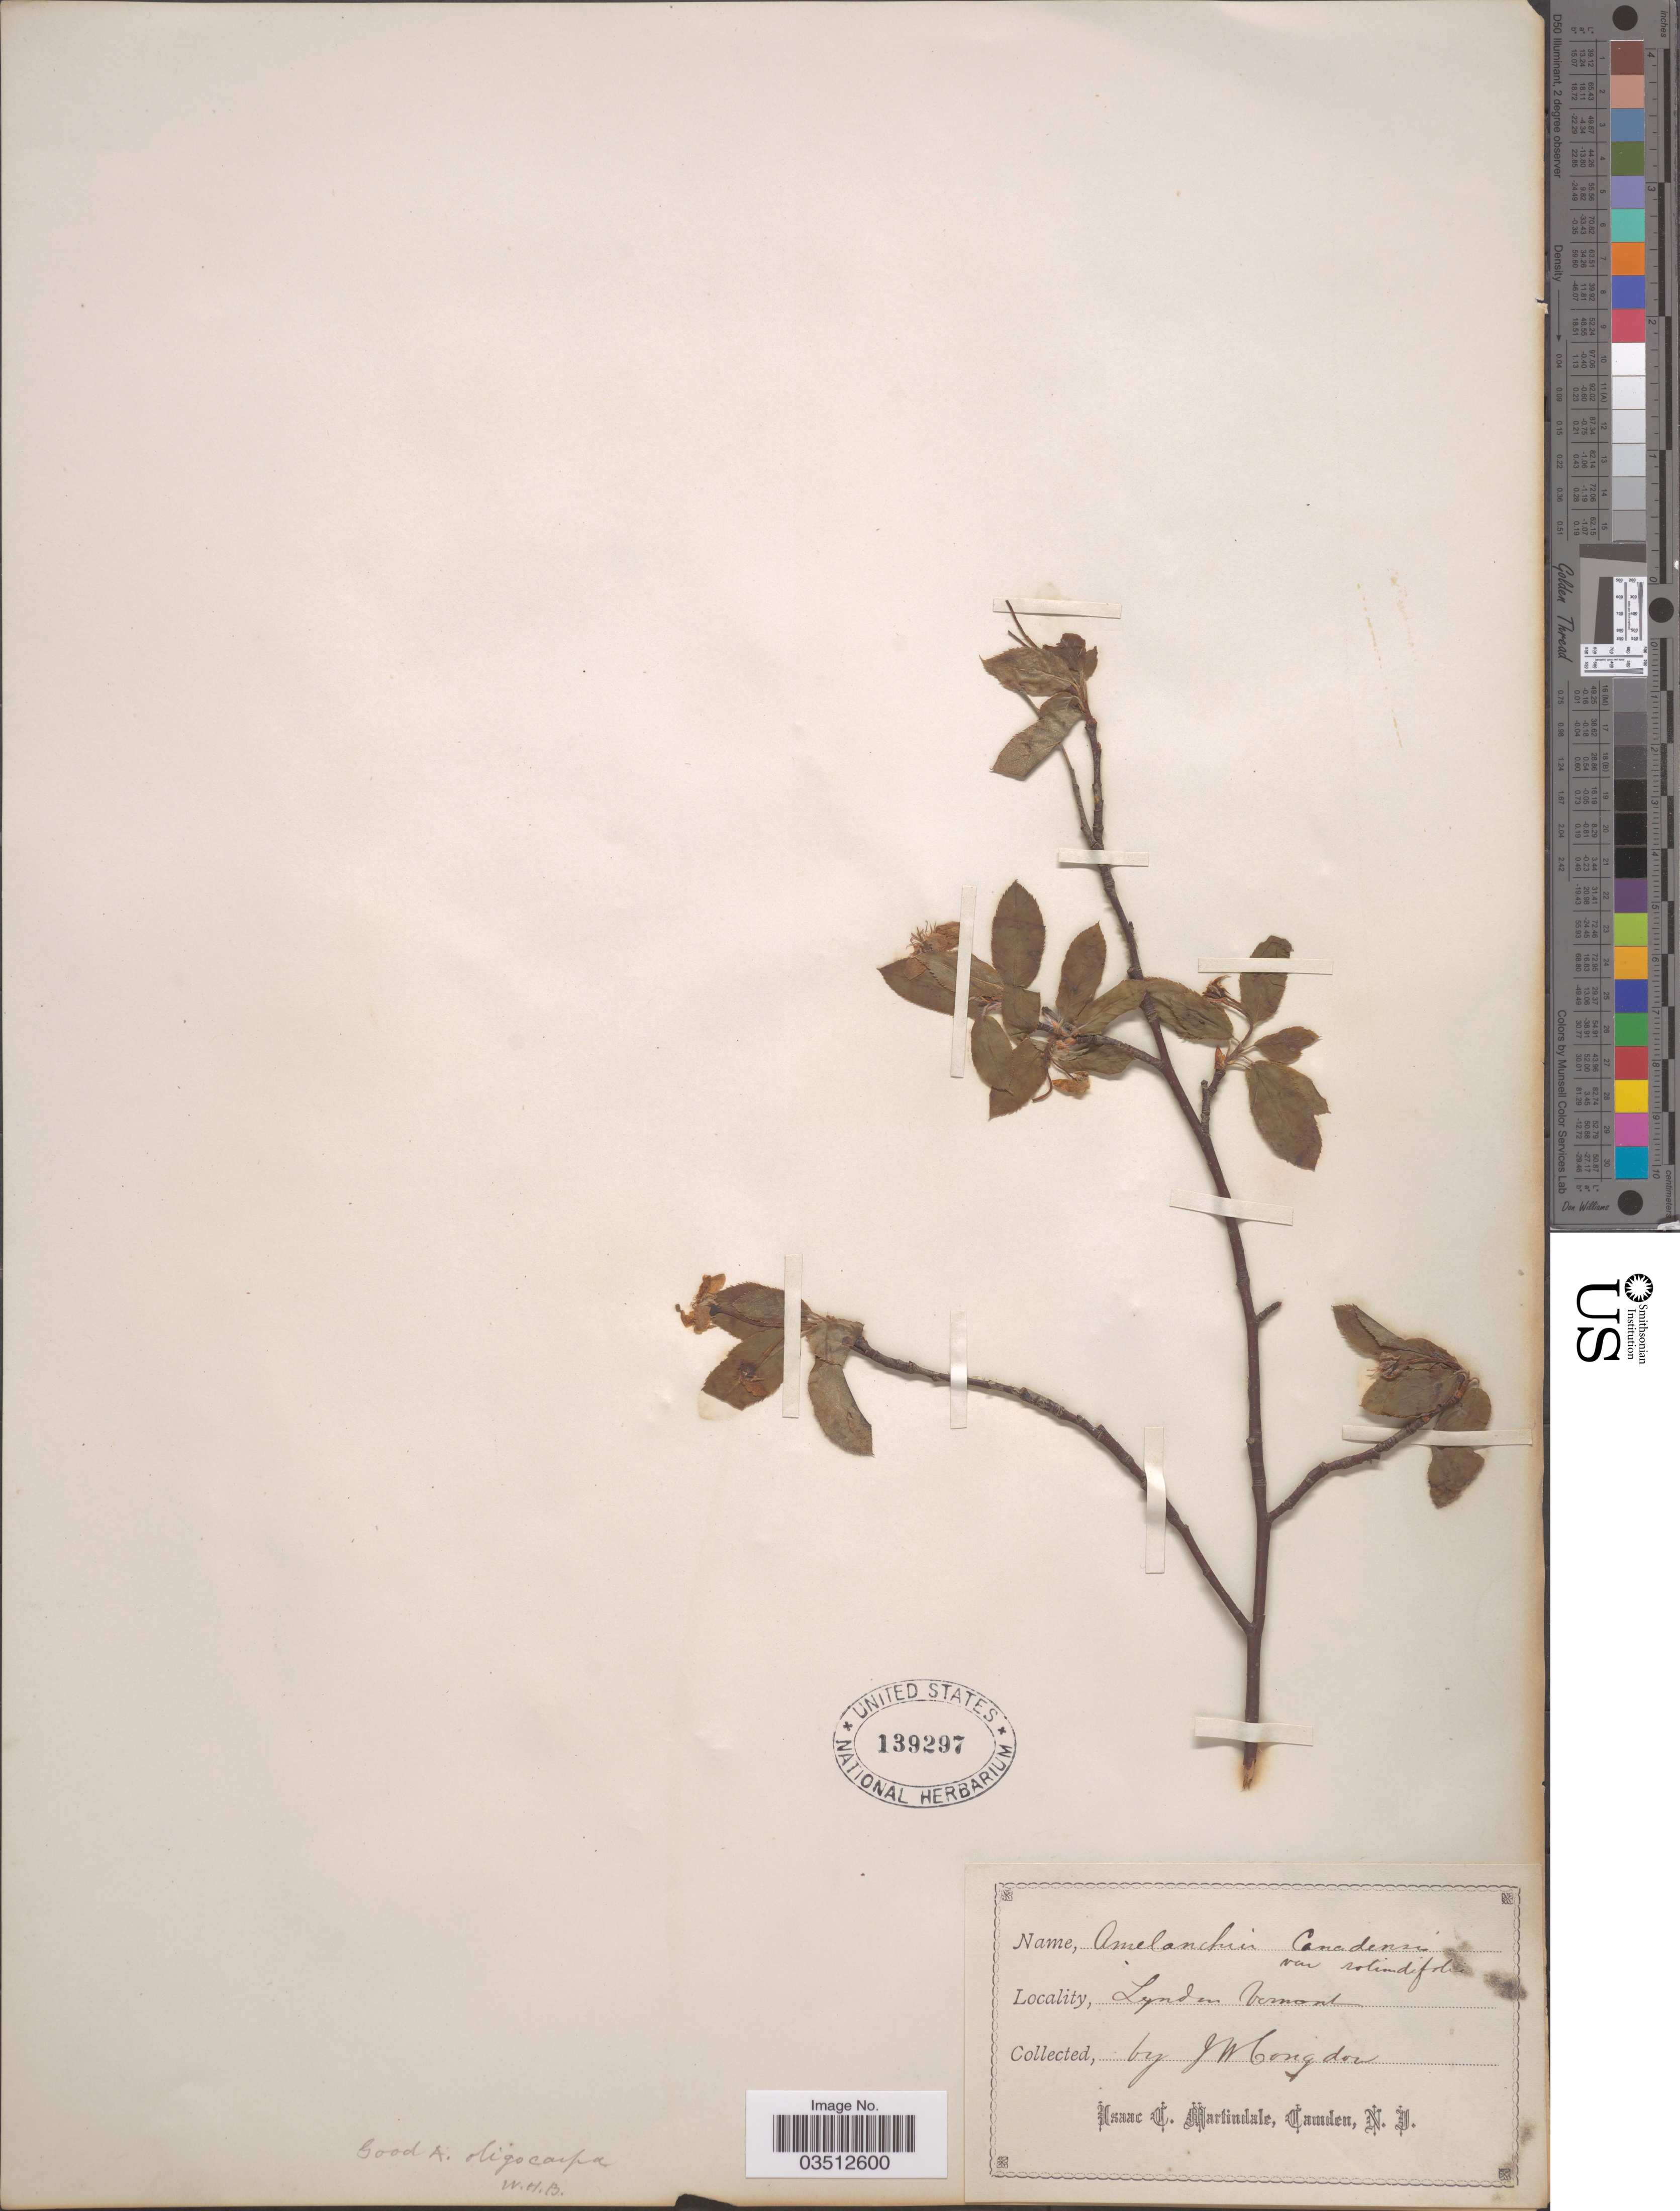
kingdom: Plantae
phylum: Tracheophyta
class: Magnoliopsida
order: Rosales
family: Rosaceae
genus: Amelanchier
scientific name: Amelanchier sanguinea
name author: (Pursh) DC.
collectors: J. W. Congdon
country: United States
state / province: Vermont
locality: Lyndon.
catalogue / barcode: US 139297